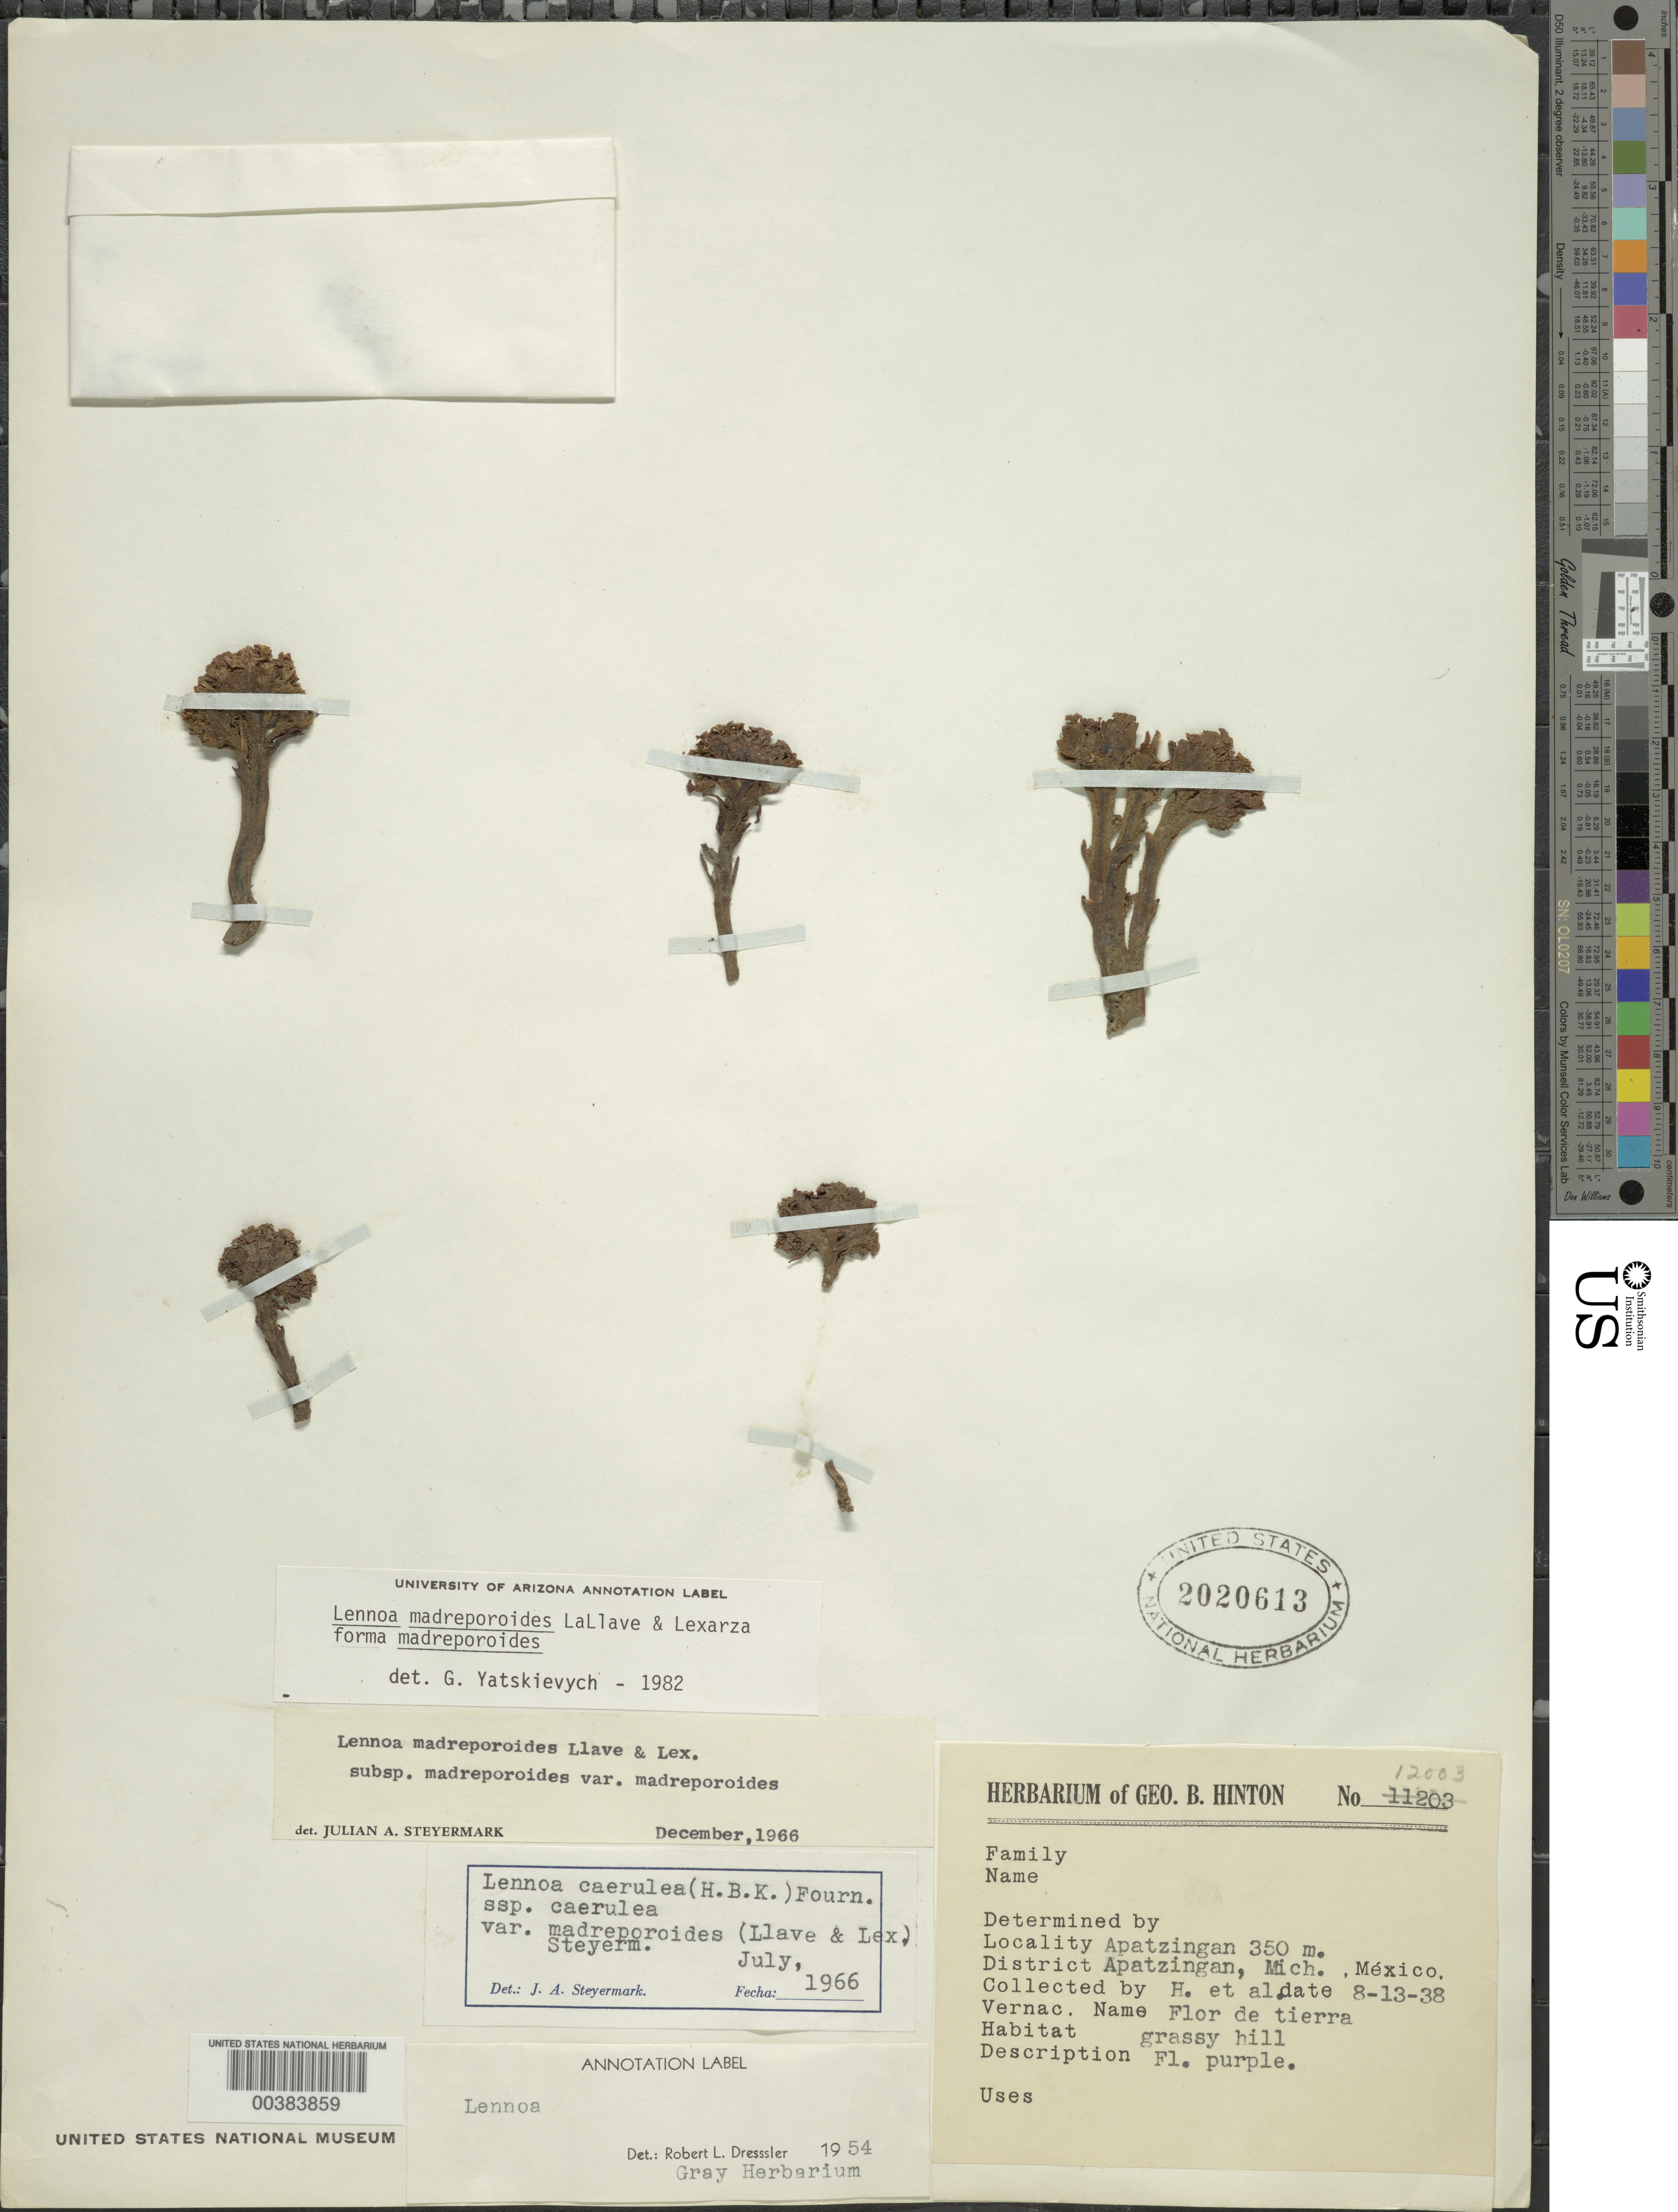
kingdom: Plantae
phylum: Tracheophyta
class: Magnoliopsida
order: Boraginales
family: Lennoaceae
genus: Lennoa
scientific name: Lennoa madreporoides f. madreporoides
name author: La Llave & Lex.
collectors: G. B. Hinton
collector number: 12003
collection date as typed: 13 Aug 1938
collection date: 1938-08-13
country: Mexico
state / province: Michoacán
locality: Apatzingan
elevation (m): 350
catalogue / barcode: US 2020613